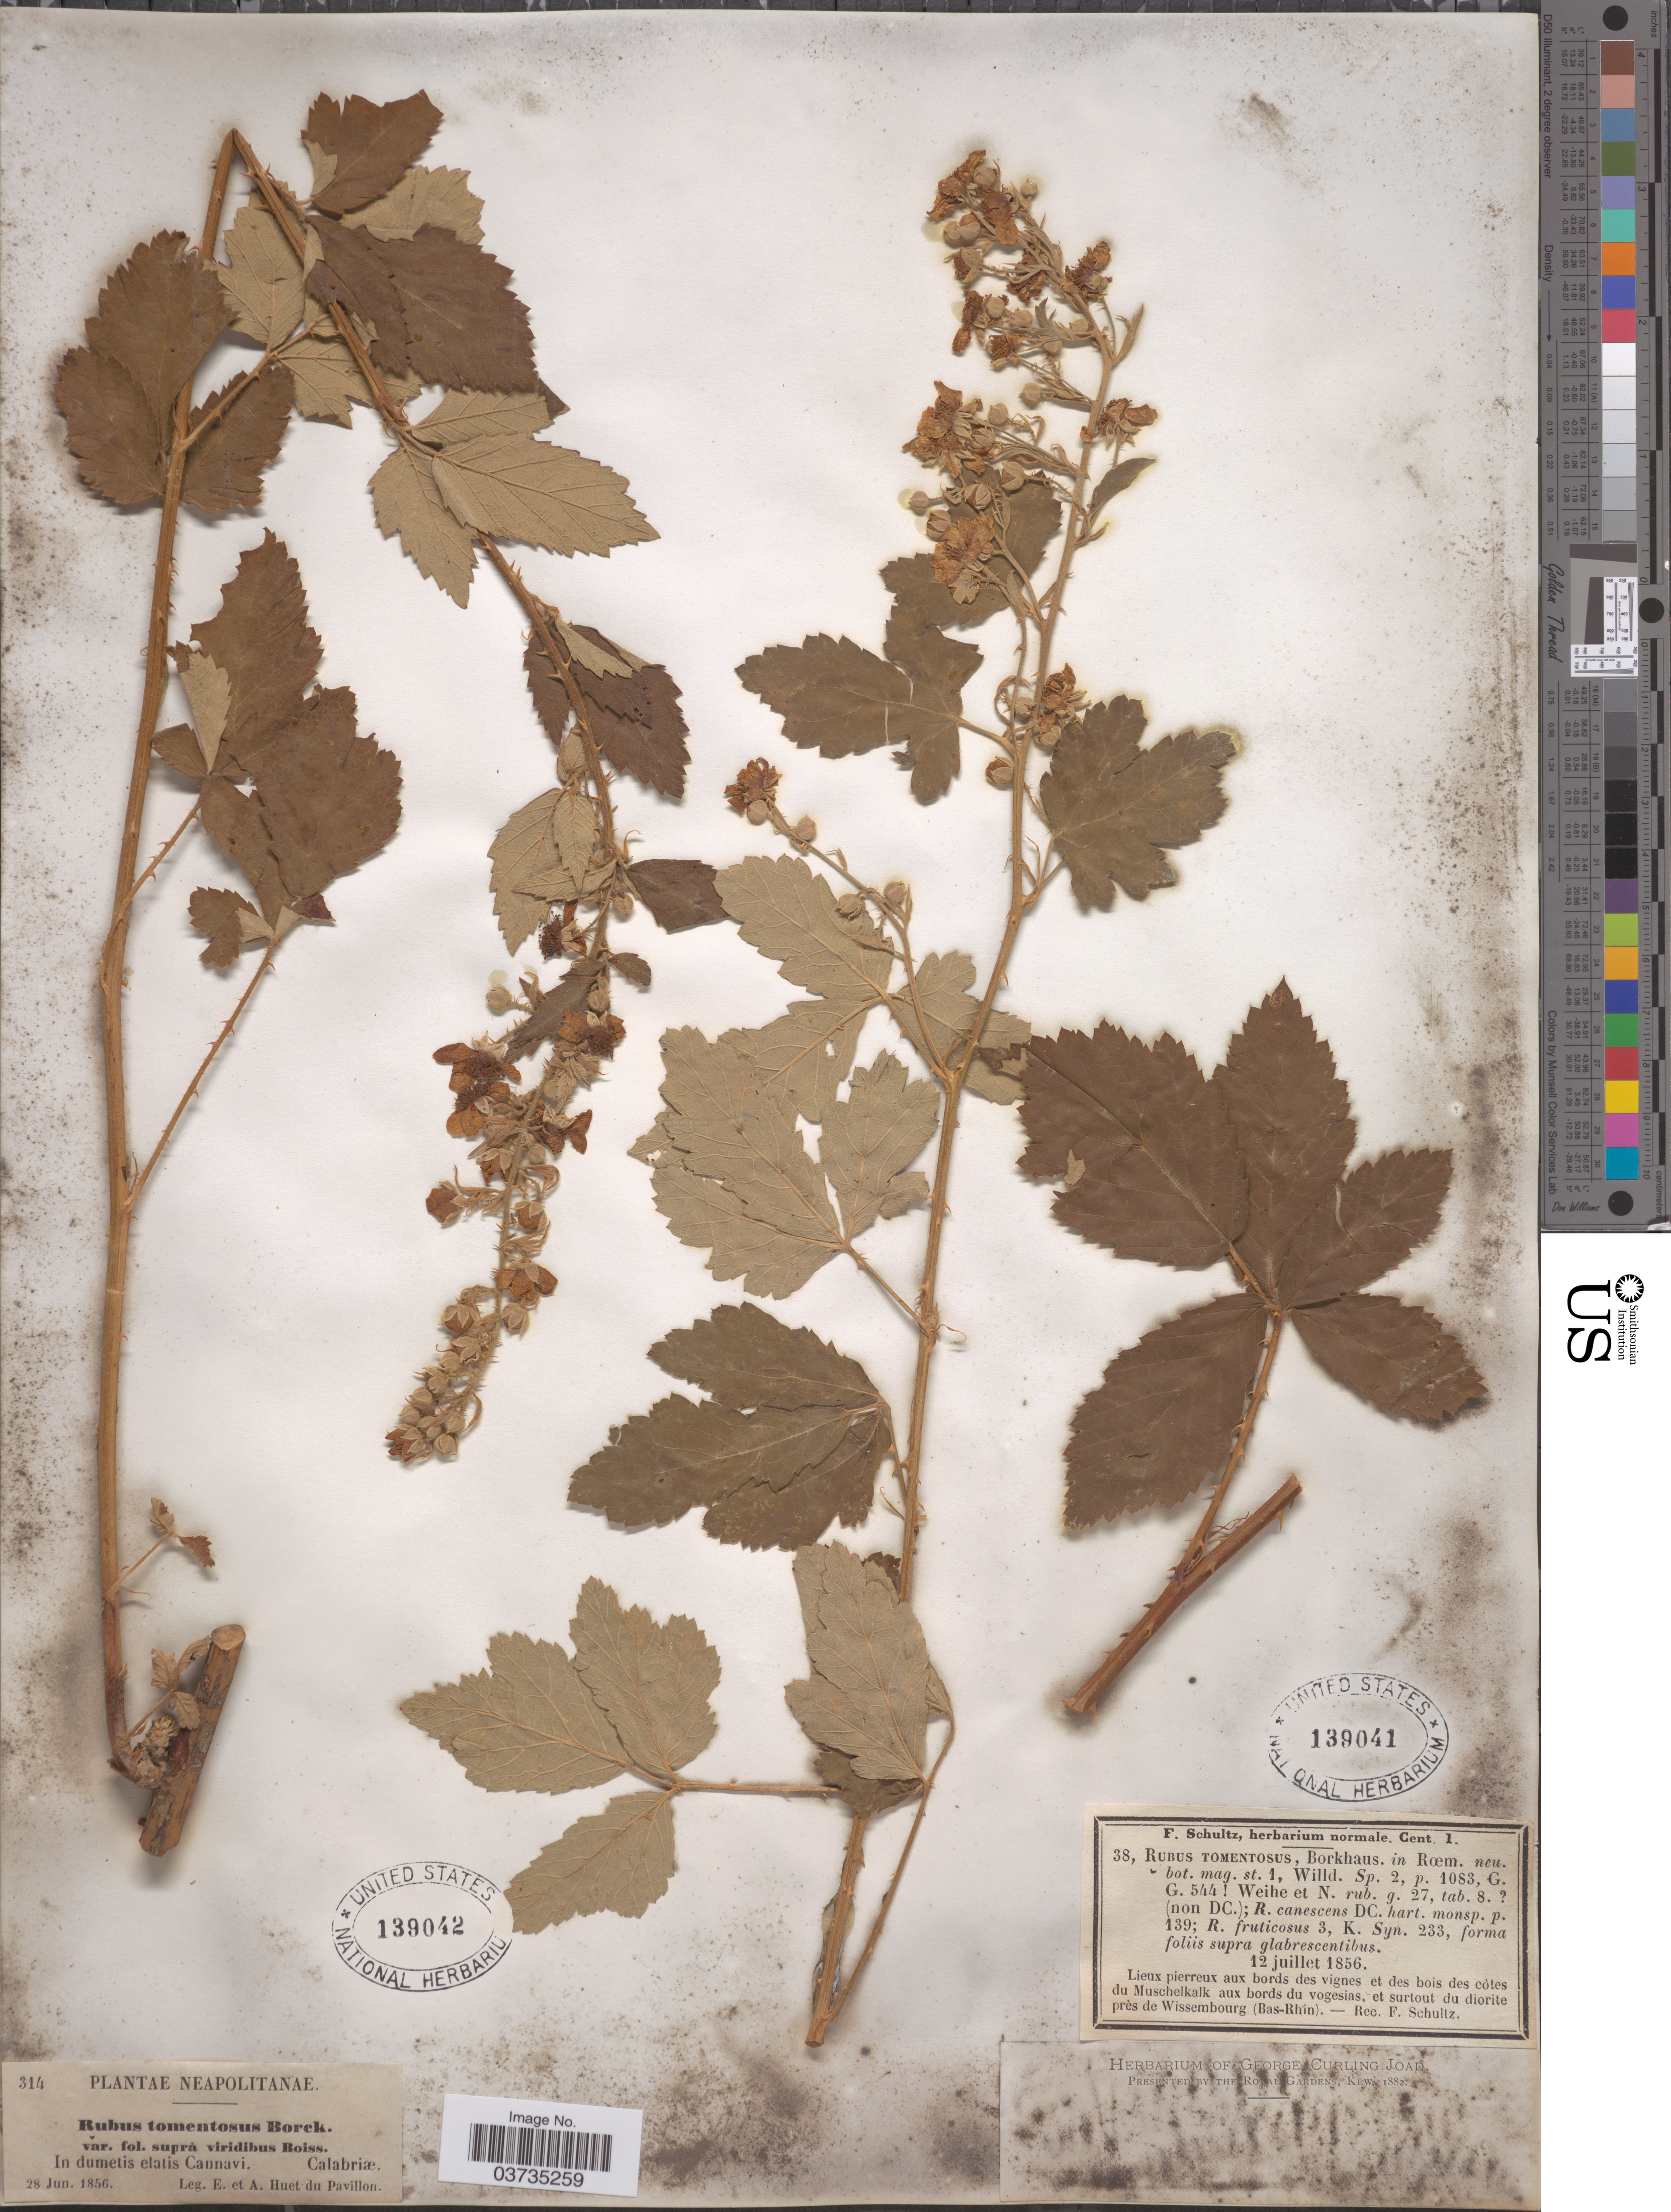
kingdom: Plantae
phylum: Tracheophyta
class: Magnoliopsida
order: Rosales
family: Rosaceae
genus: Rubus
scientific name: Rubus tomentosus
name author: Borkh.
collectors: F. Schultz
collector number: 38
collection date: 1856-07-12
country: Germany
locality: Lieux pierreux aux bords des vignes et des bois des côtes du Muschelkalk aux bords du vogesias, et surtout du diorite près de Wissembourg (Bas-Rhin).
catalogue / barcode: US 139041-2